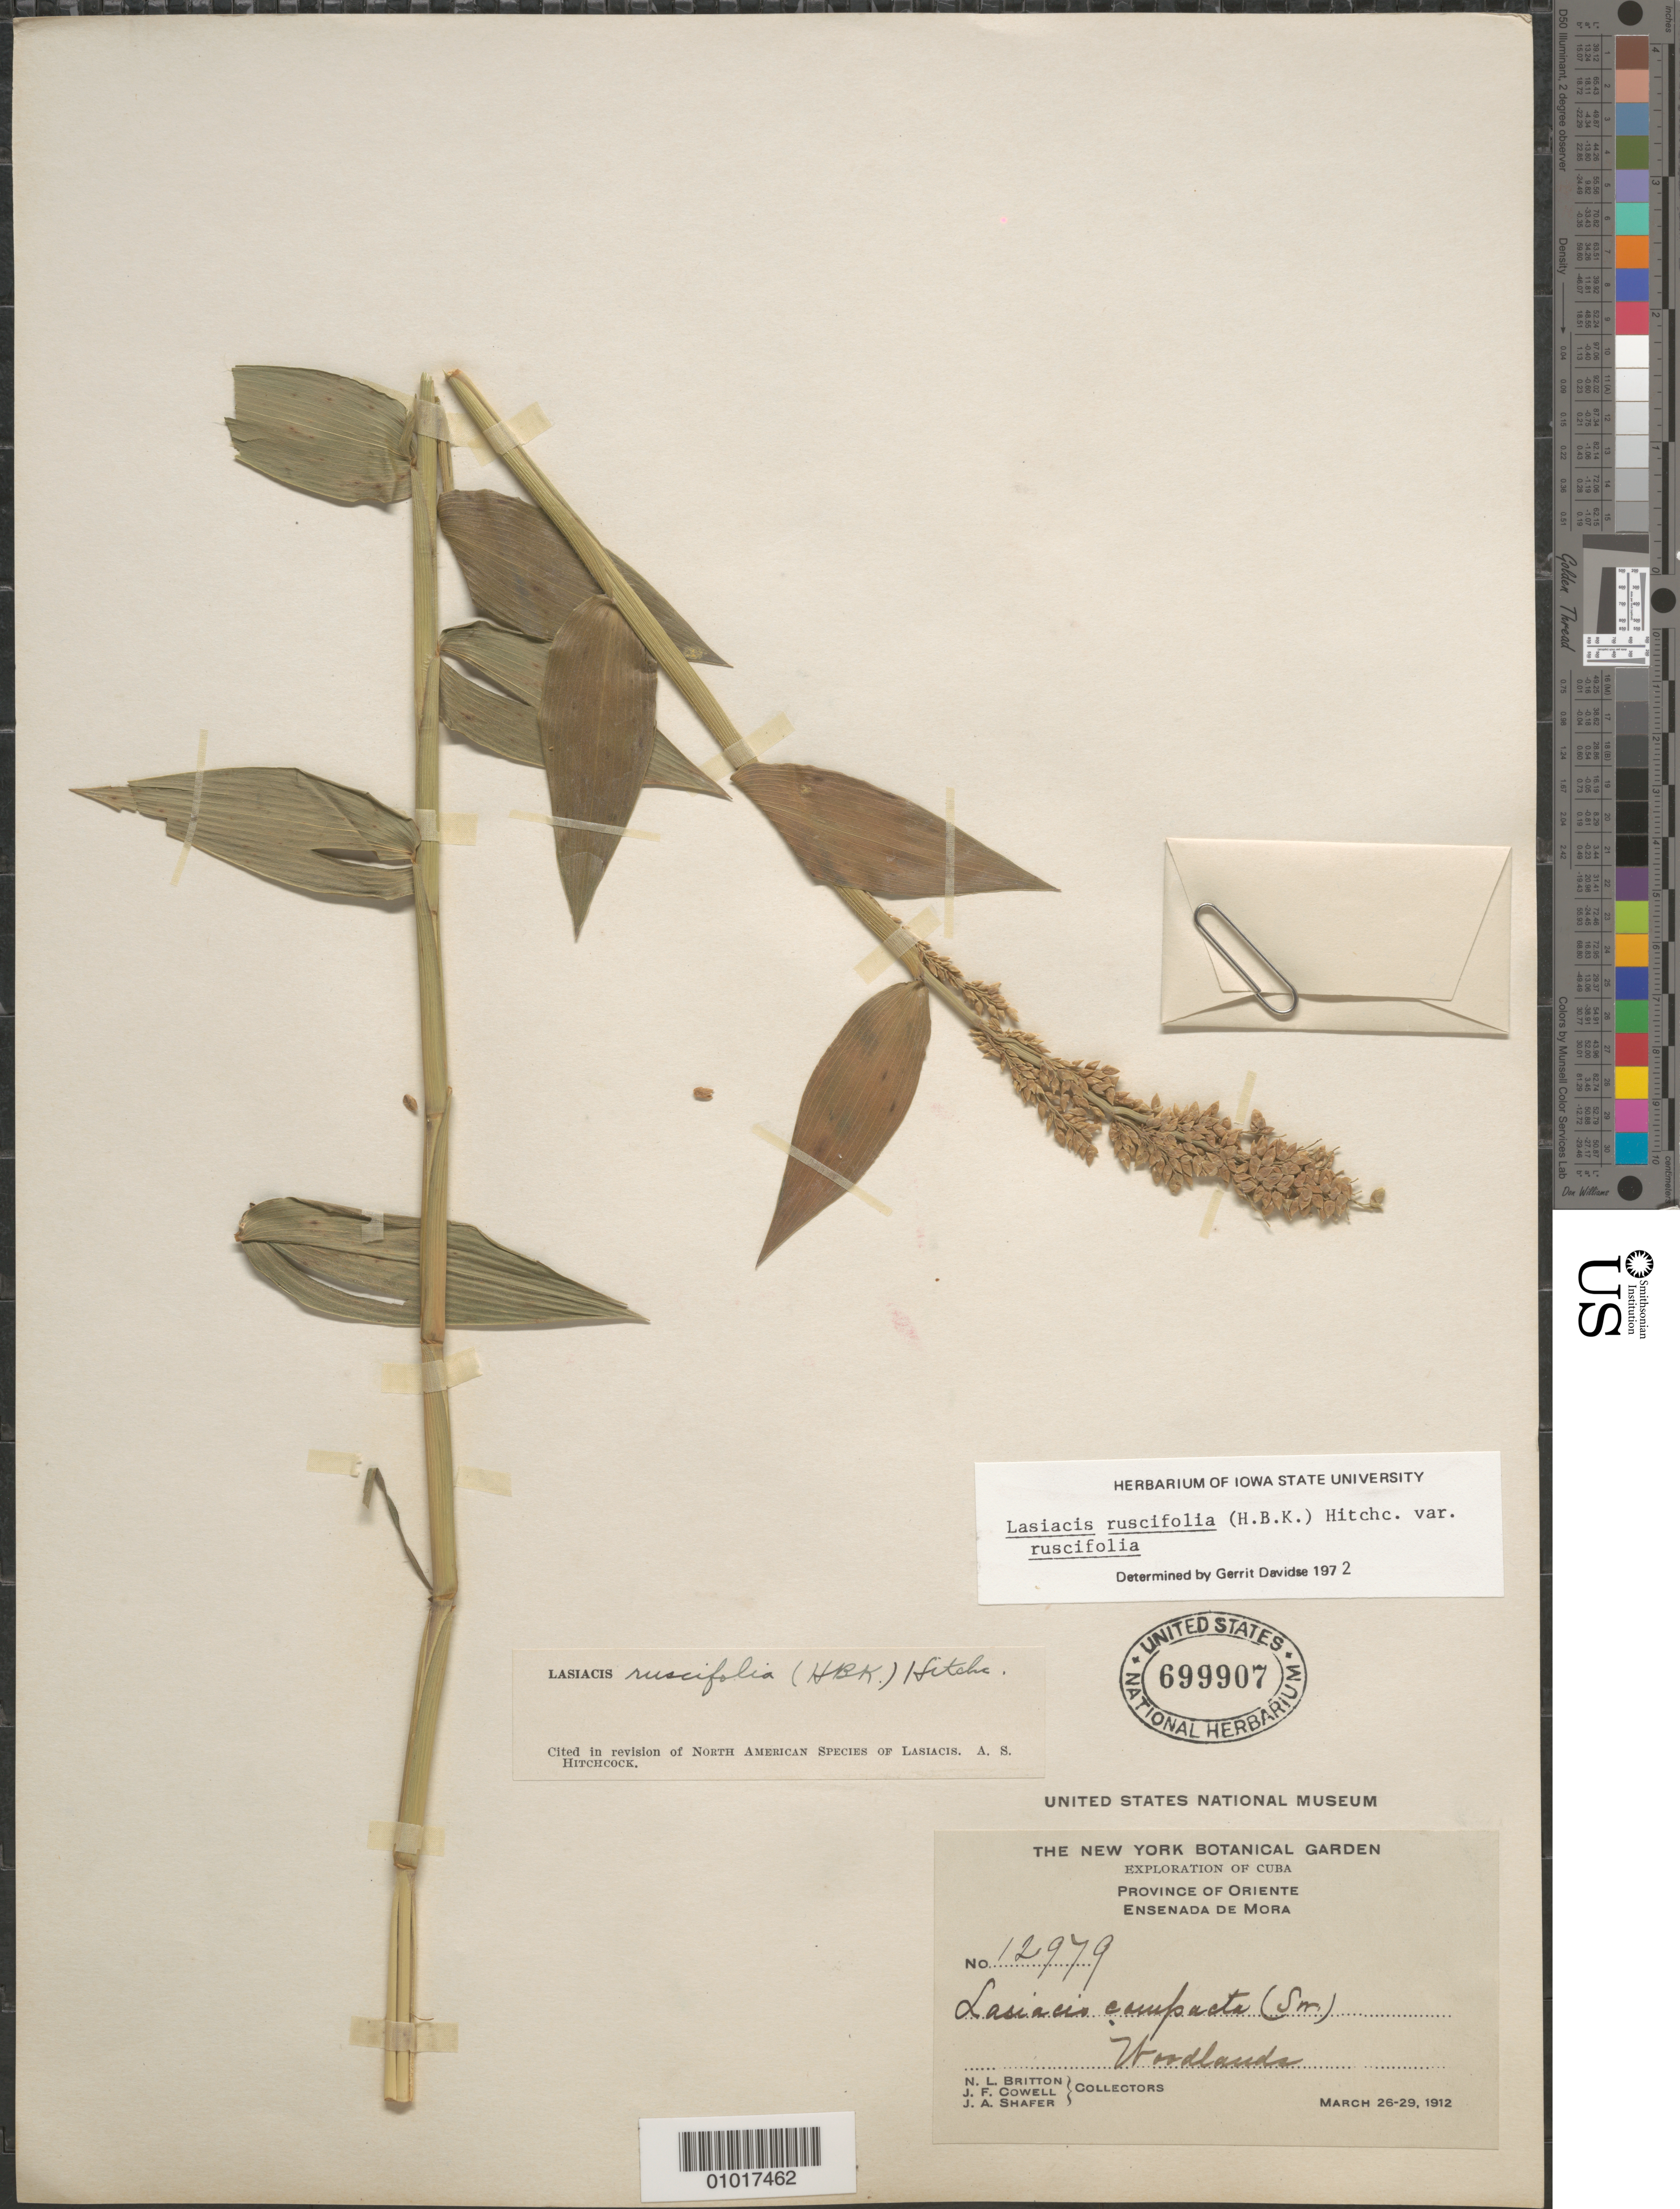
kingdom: Plantae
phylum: Tracheophyta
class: Liliopsida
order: Poales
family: Poaceae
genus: Lasiacis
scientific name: Lasiacis ruscifolia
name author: (Kunth) Hitchc.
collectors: N. Britton, J. F. Cowell & J. A. Shafer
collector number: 12979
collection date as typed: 26 Mar 1912 to 29 Mar 1912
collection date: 1912-03-26/1912-03-29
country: Cuba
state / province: Oriente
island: Cuba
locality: Ensenada de Mora, Woodlands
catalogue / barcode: US 699907